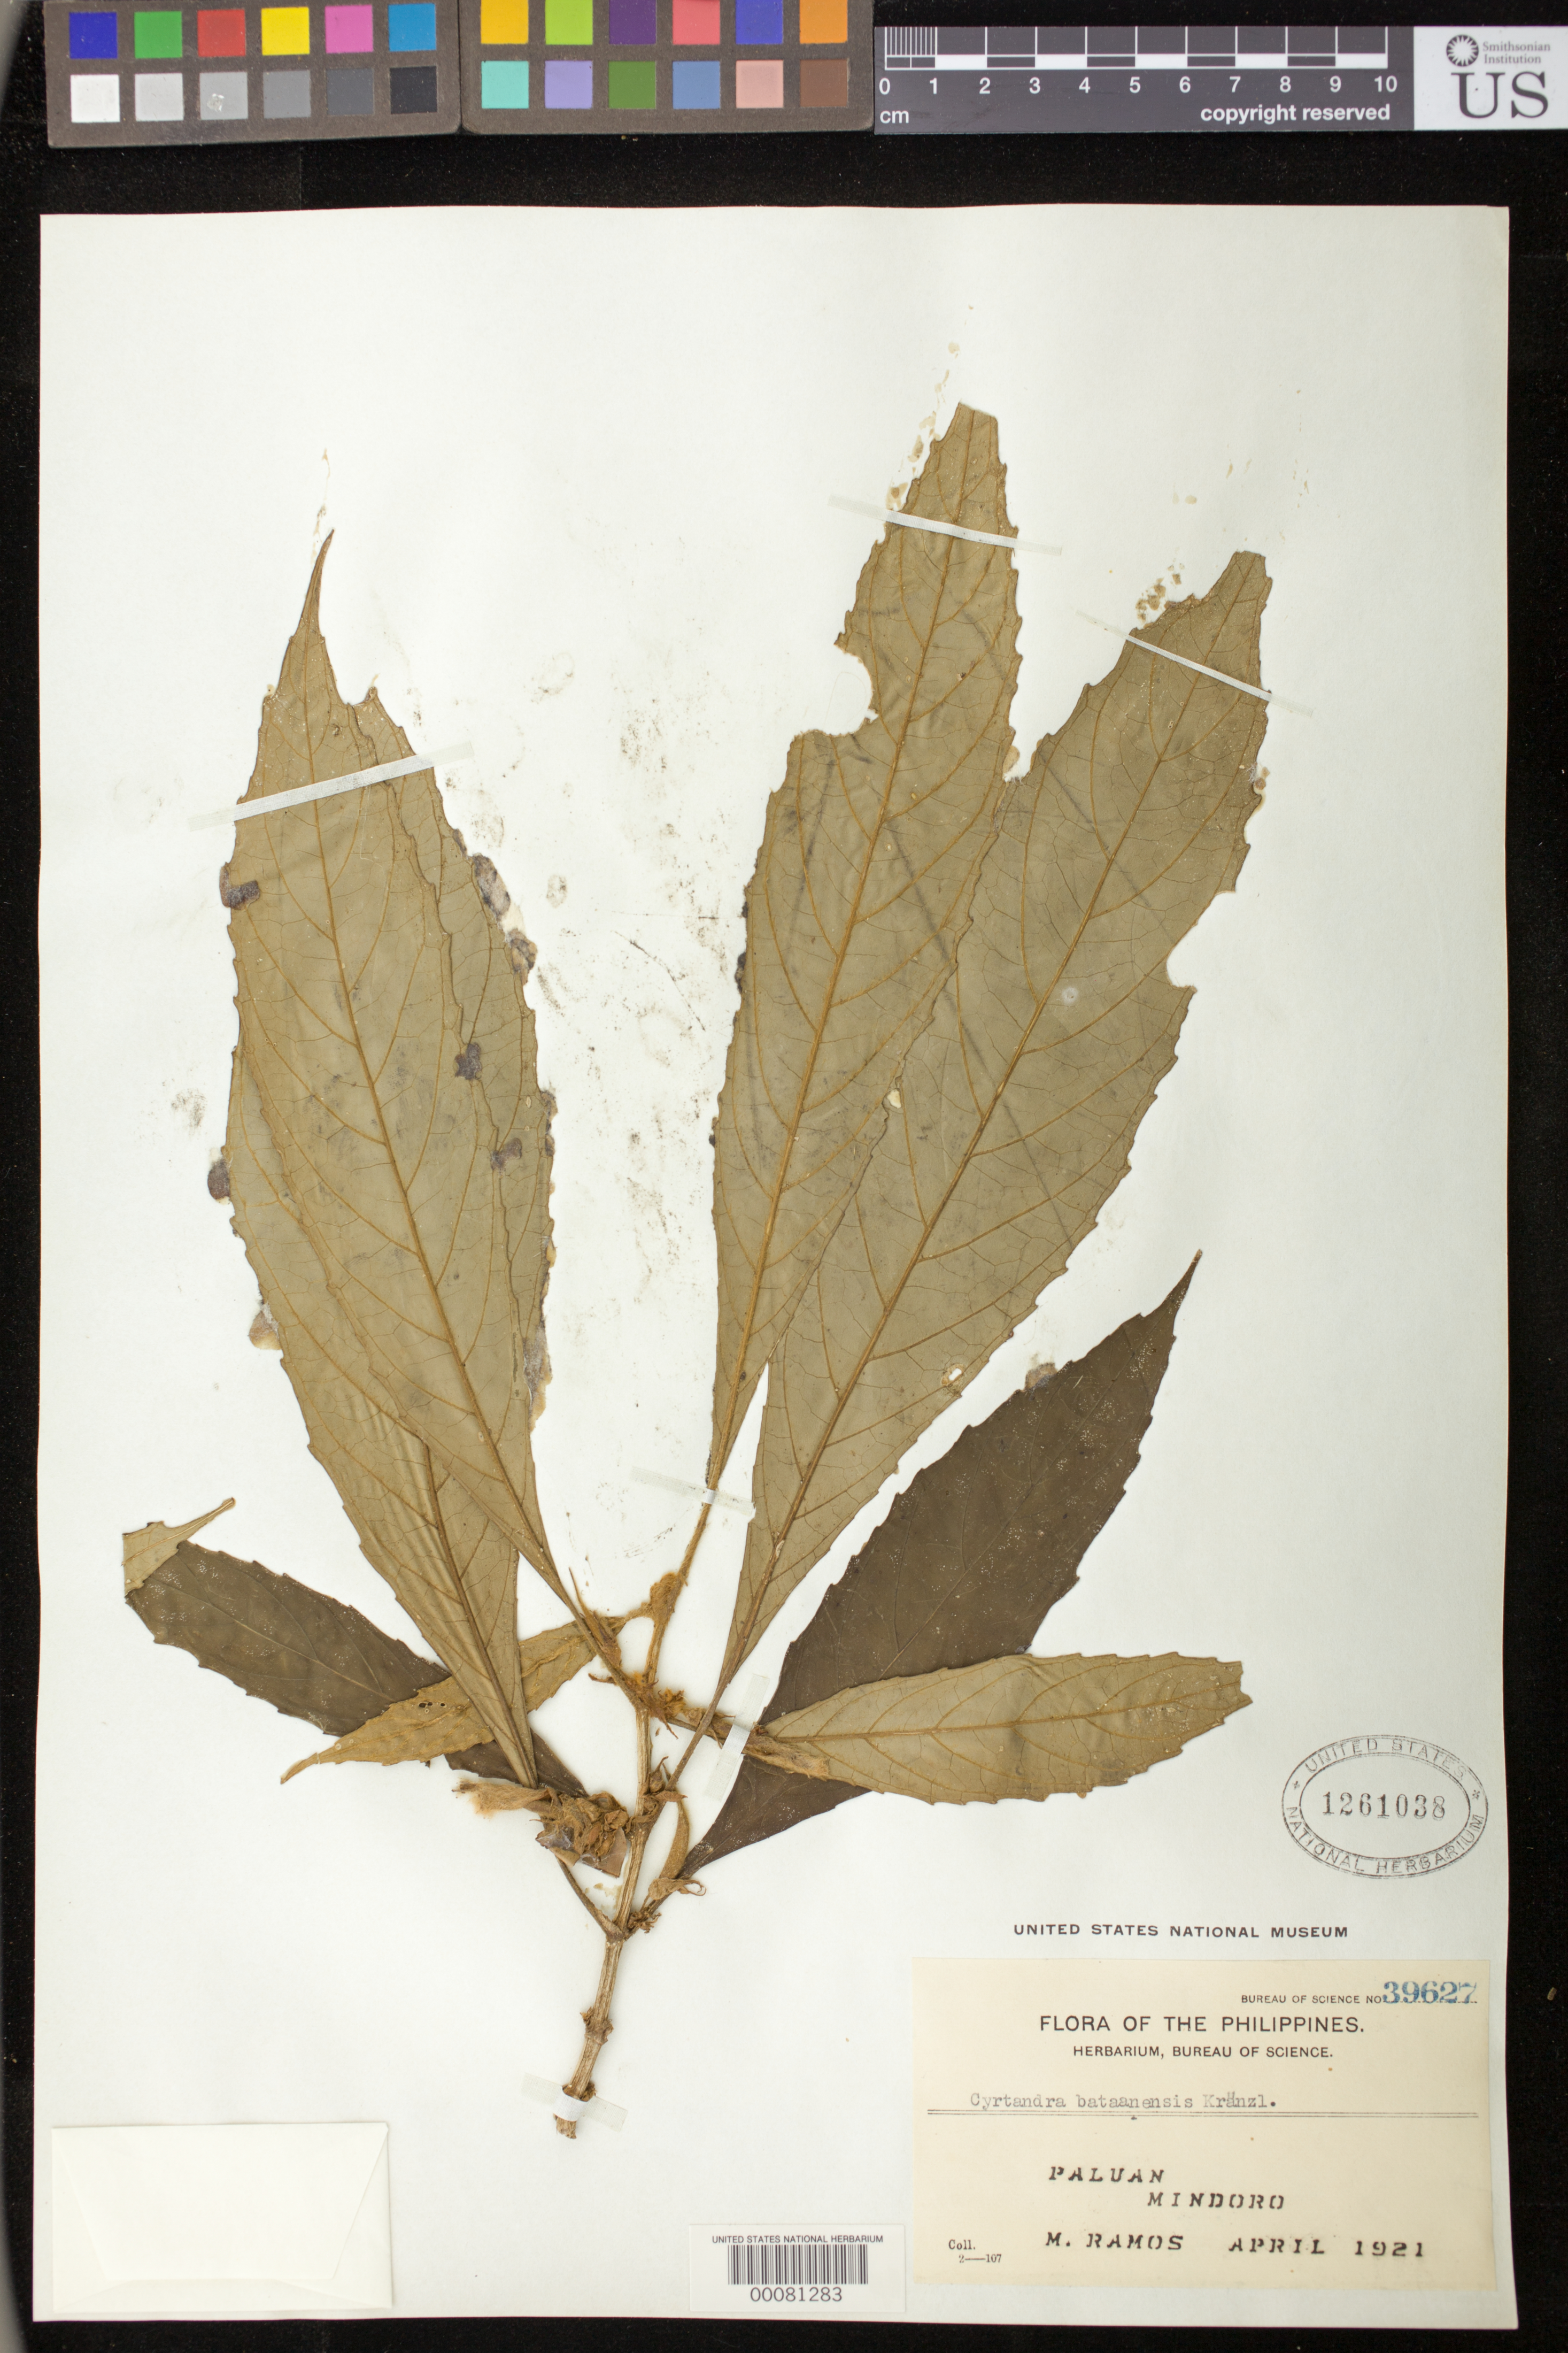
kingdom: Plantae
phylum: Tracheophyta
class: Magnoliopsida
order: Lamiales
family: Gesneriaceae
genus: Cyrtandra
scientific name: Cyrtandra bataanensis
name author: Kraenzl.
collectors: M. Ramos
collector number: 39627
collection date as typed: Apr 1921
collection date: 1921-04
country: Philippines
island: Mindoro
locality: Mindoro occidental, Paluan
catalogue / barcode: US 1261038